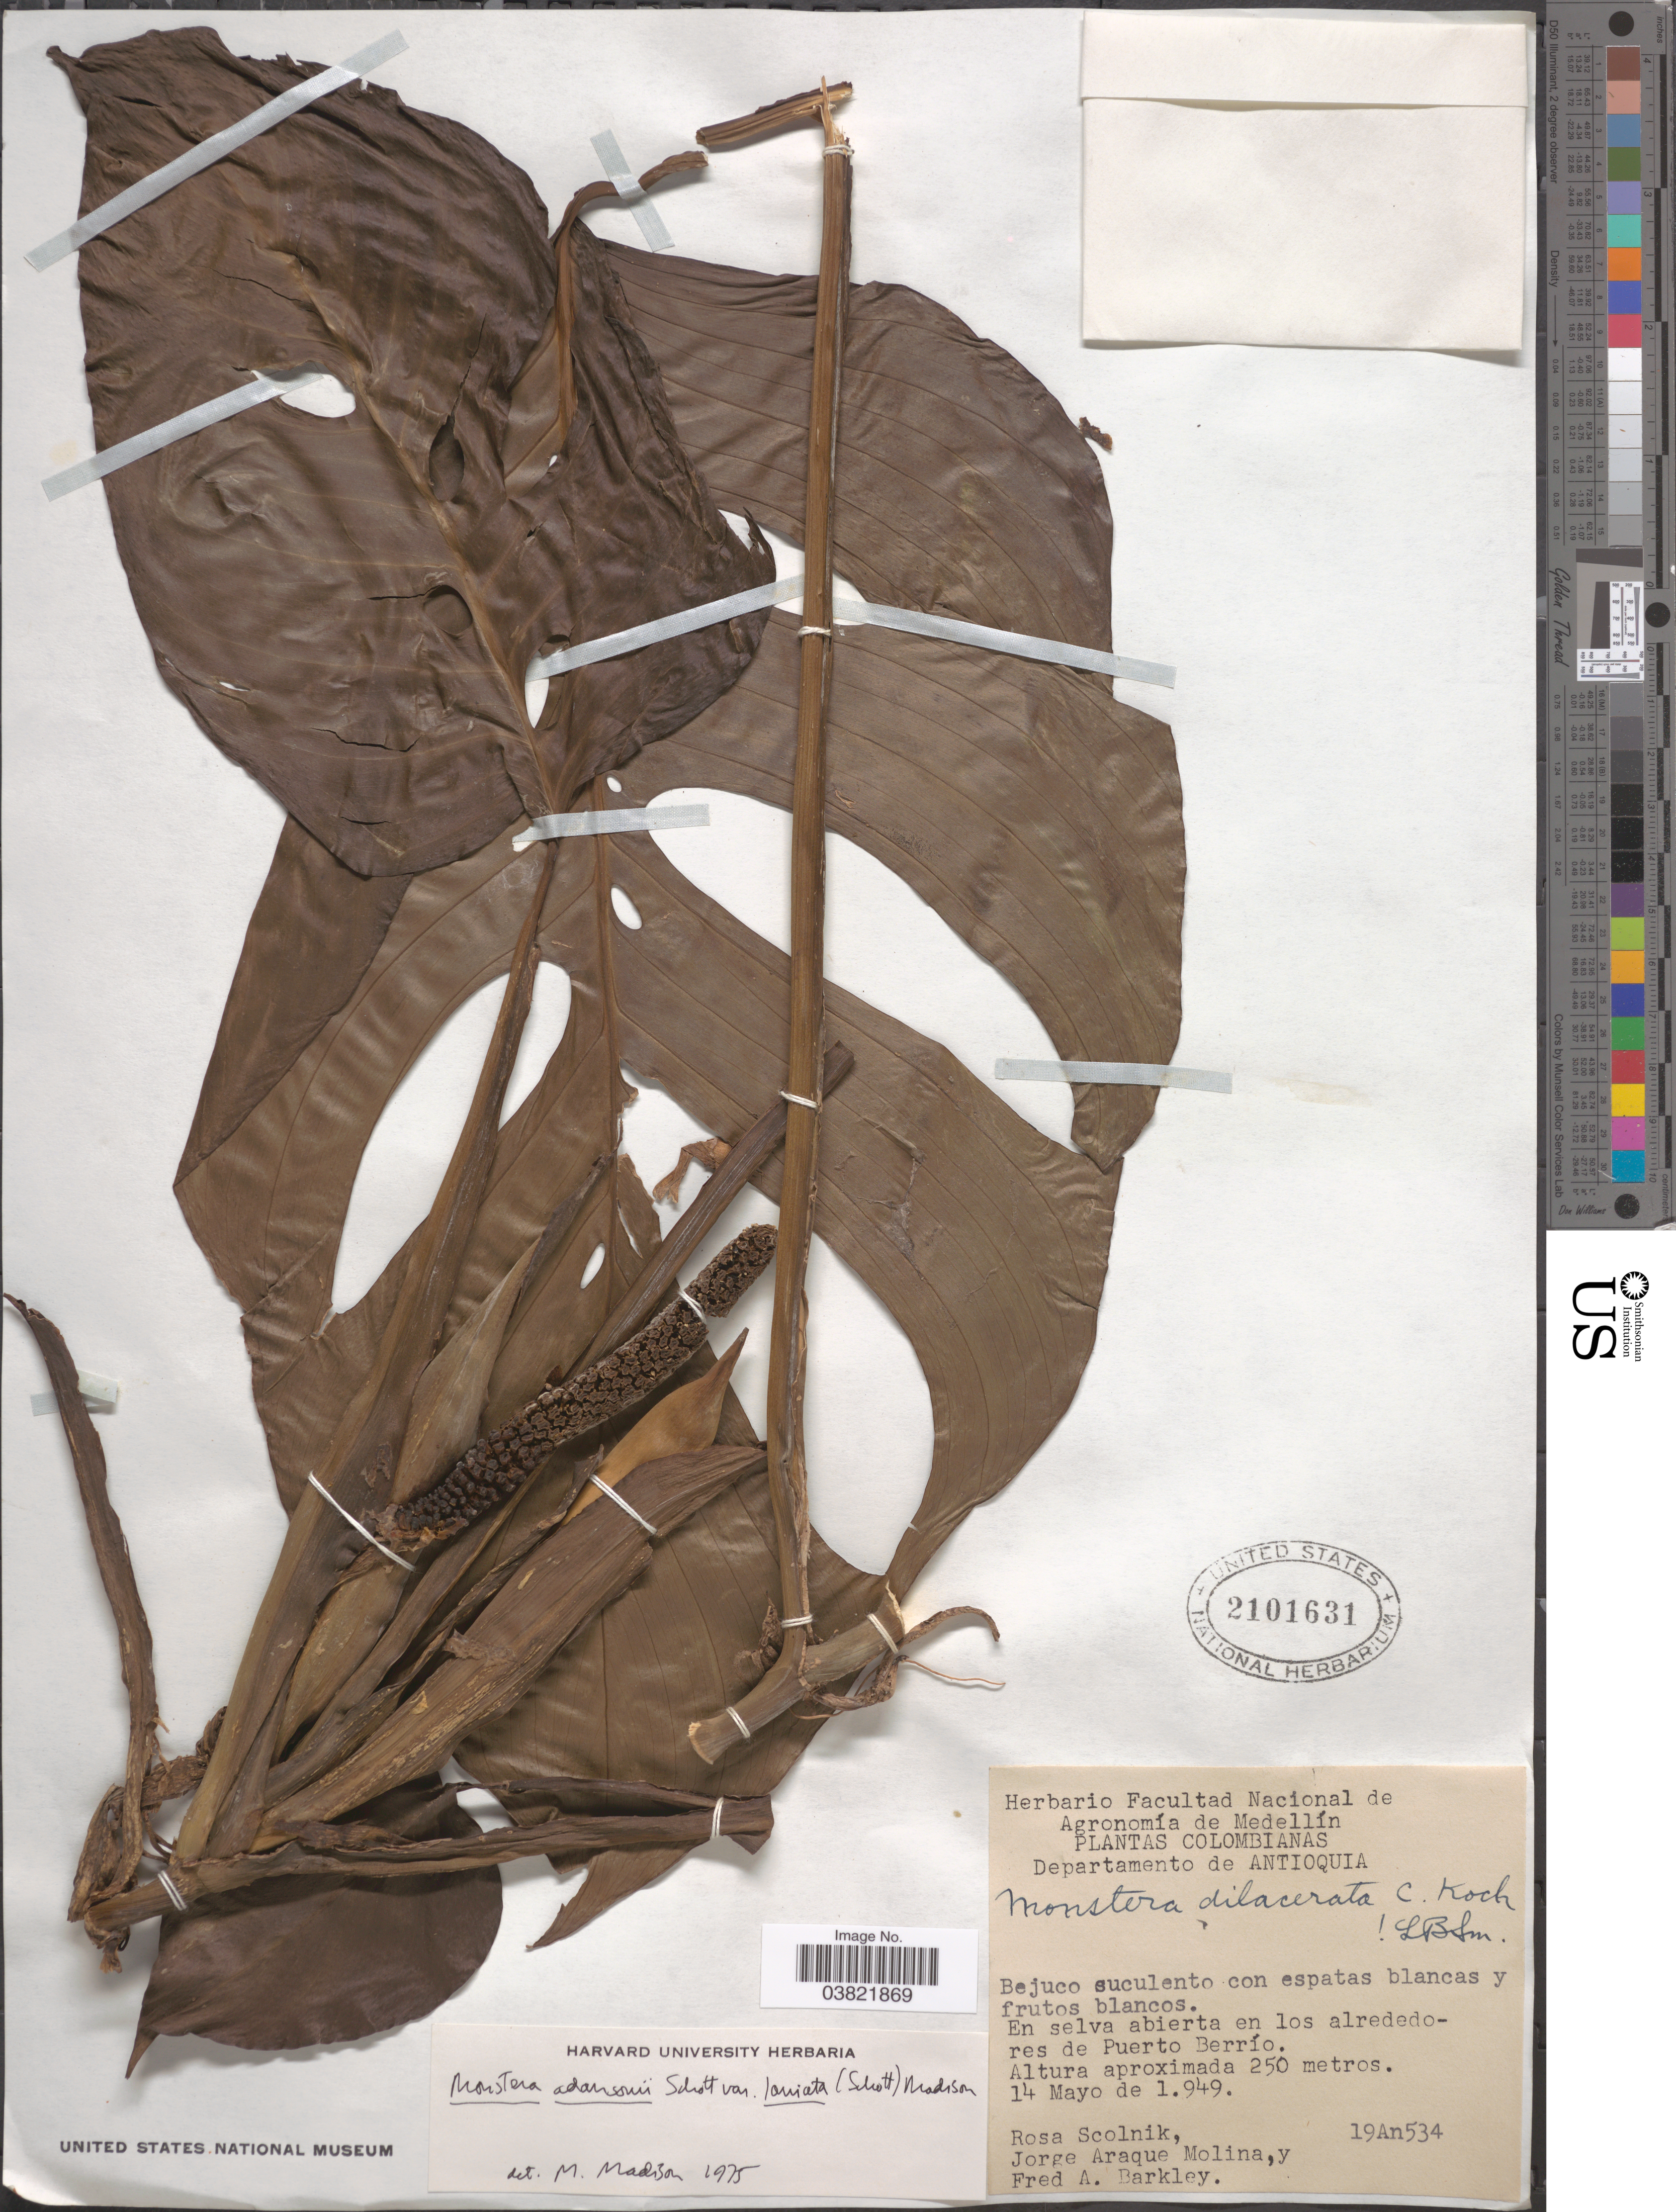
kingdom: Plantae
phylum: Tracheophyta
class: Liliopsida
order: Alismatales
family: Araceae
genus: Monstera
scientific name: Monstera adansonii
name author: Schott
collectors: R. Scolnik, J. Araque Molina & F. A. Barkley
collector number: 19An534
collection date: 1949-05-14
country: Colombia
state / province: Antioquia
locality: Departamento de Antioquia. En los alrededores de Puerto Berrío.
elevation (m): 250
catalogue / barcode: US 2101631